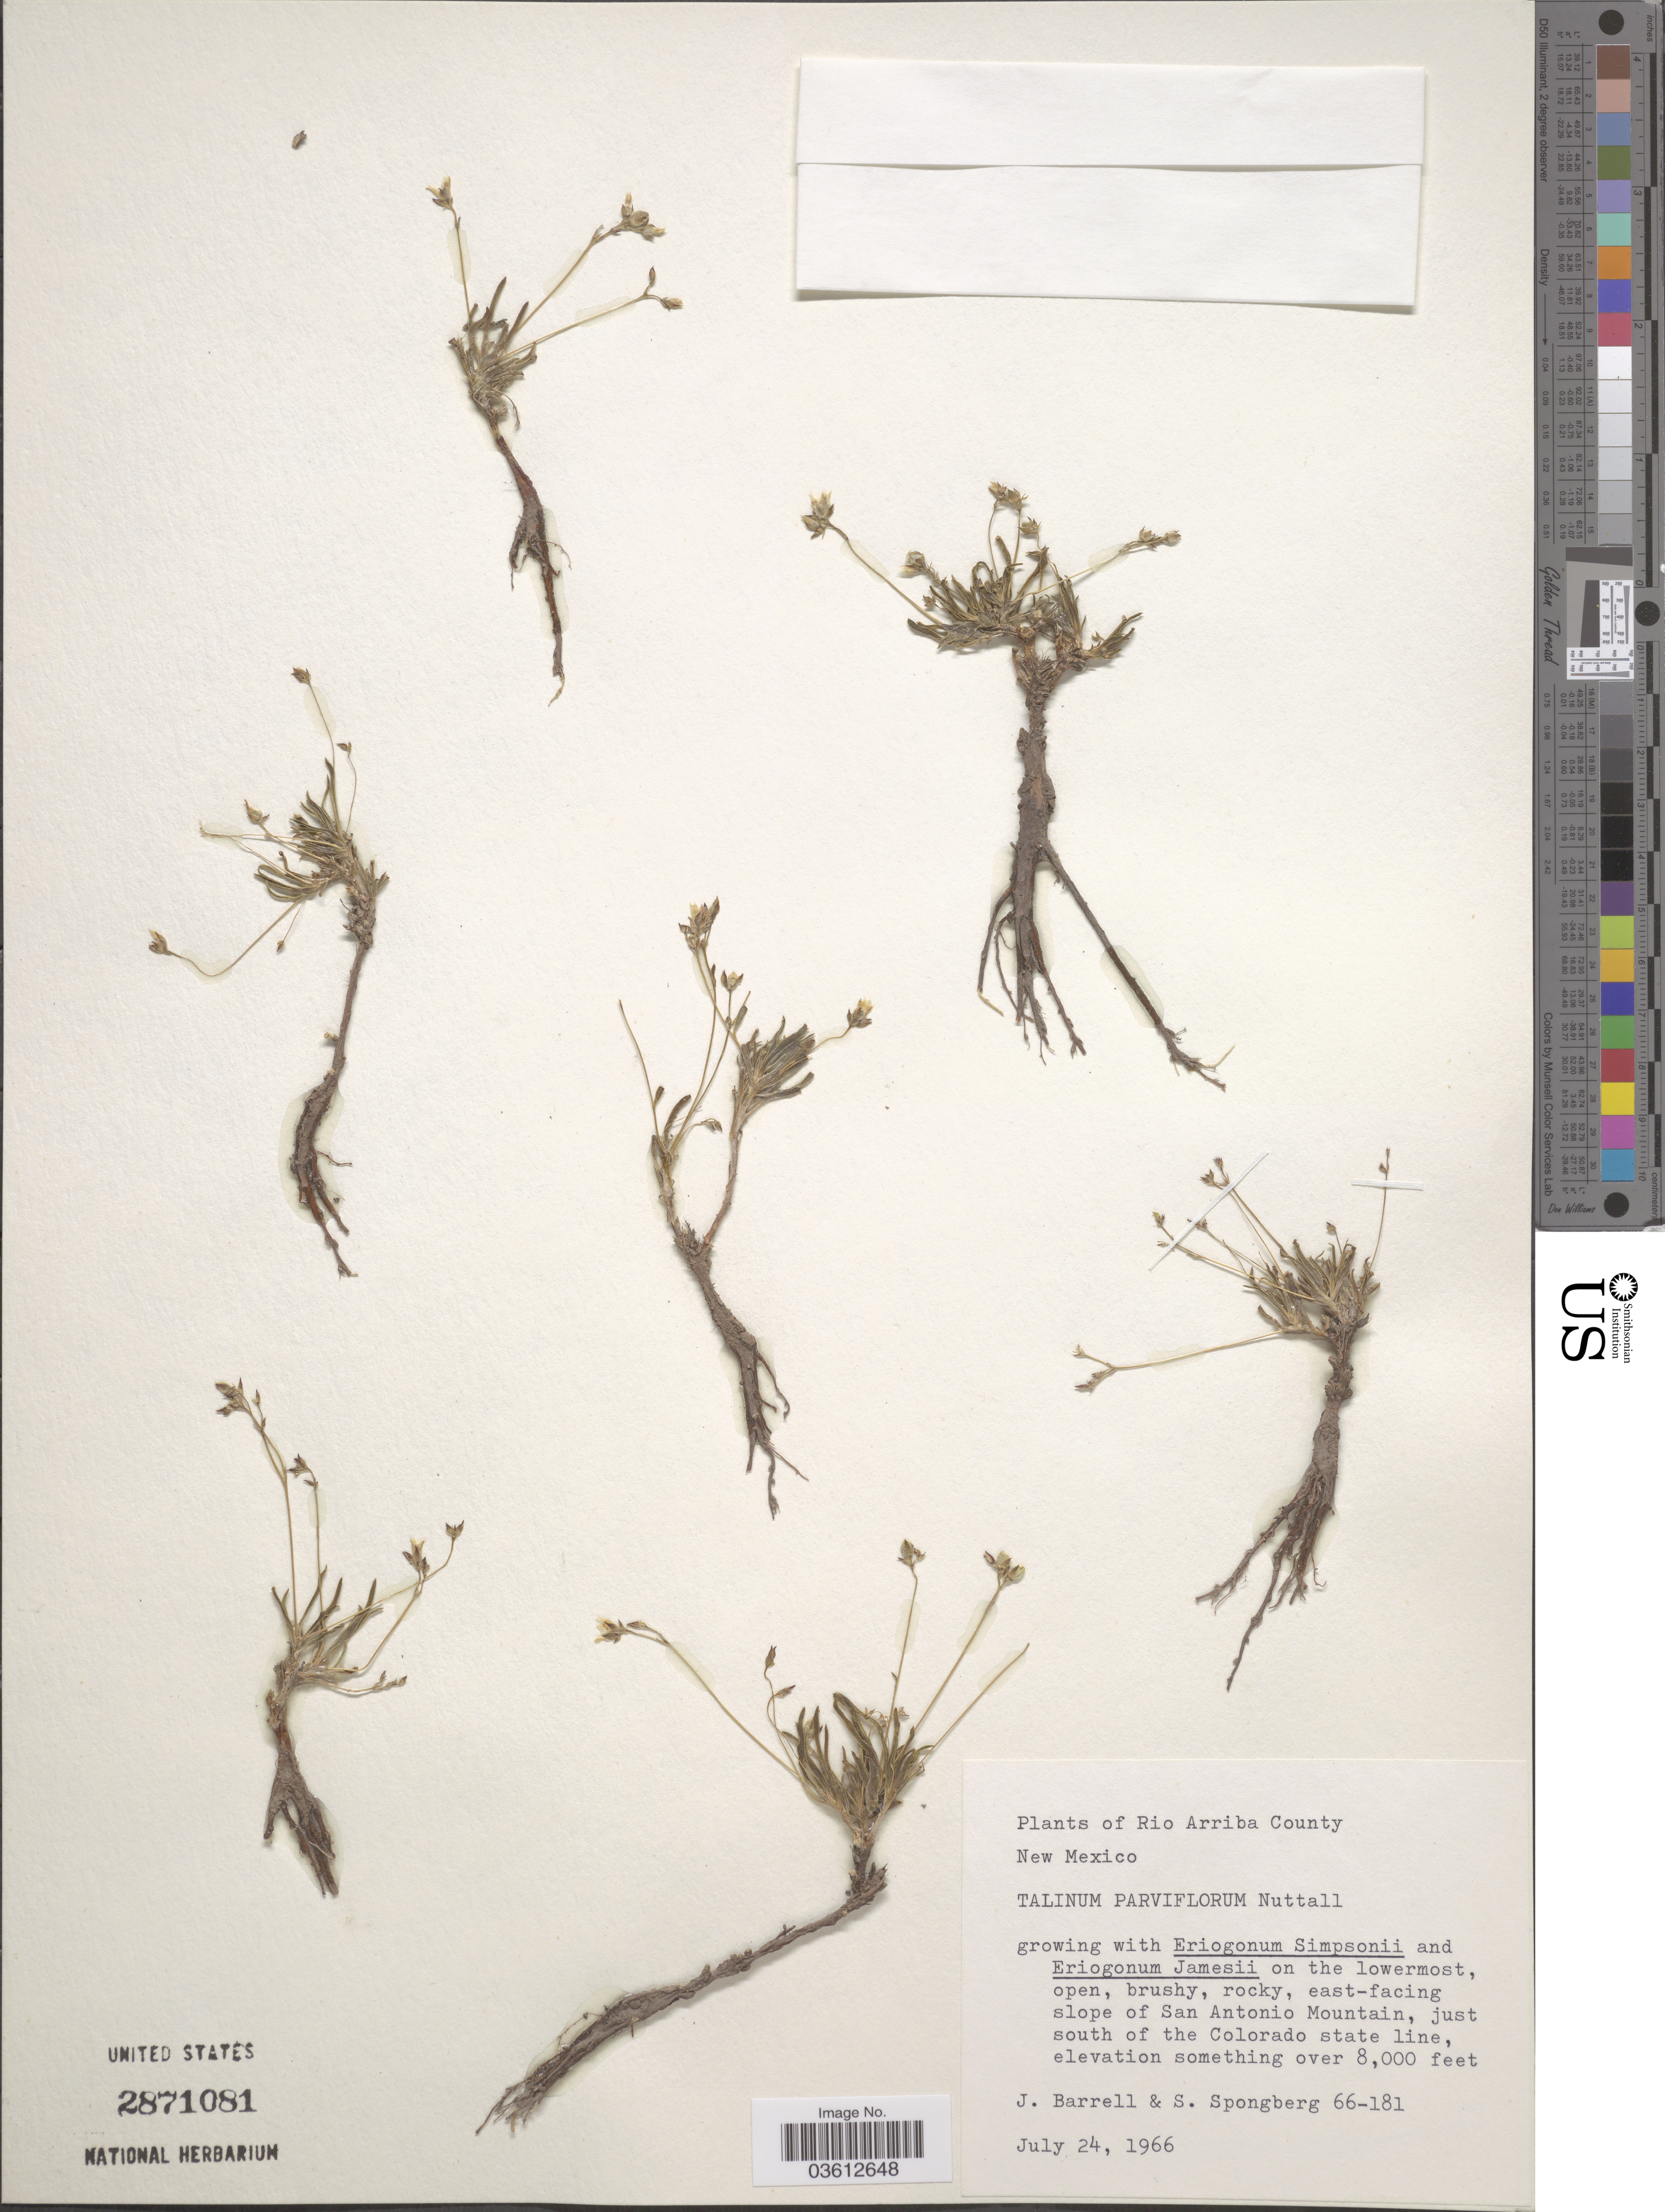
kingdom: Plantae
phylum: Tracheophyta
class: Magnoliopsida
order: Caryophyllales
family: Talinaceae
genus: Talinum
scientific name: Talinum parviflorum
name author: Nutt.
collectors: J. Barrell & S. A.Spongberg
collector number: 66-181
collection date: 1966-07-24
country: United States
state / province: New Mexico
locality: Rio Arriba County. East-facing slope of San Antonio Mountain, just south of the Colorado state line.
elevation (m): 2438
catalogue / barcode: US 2871081